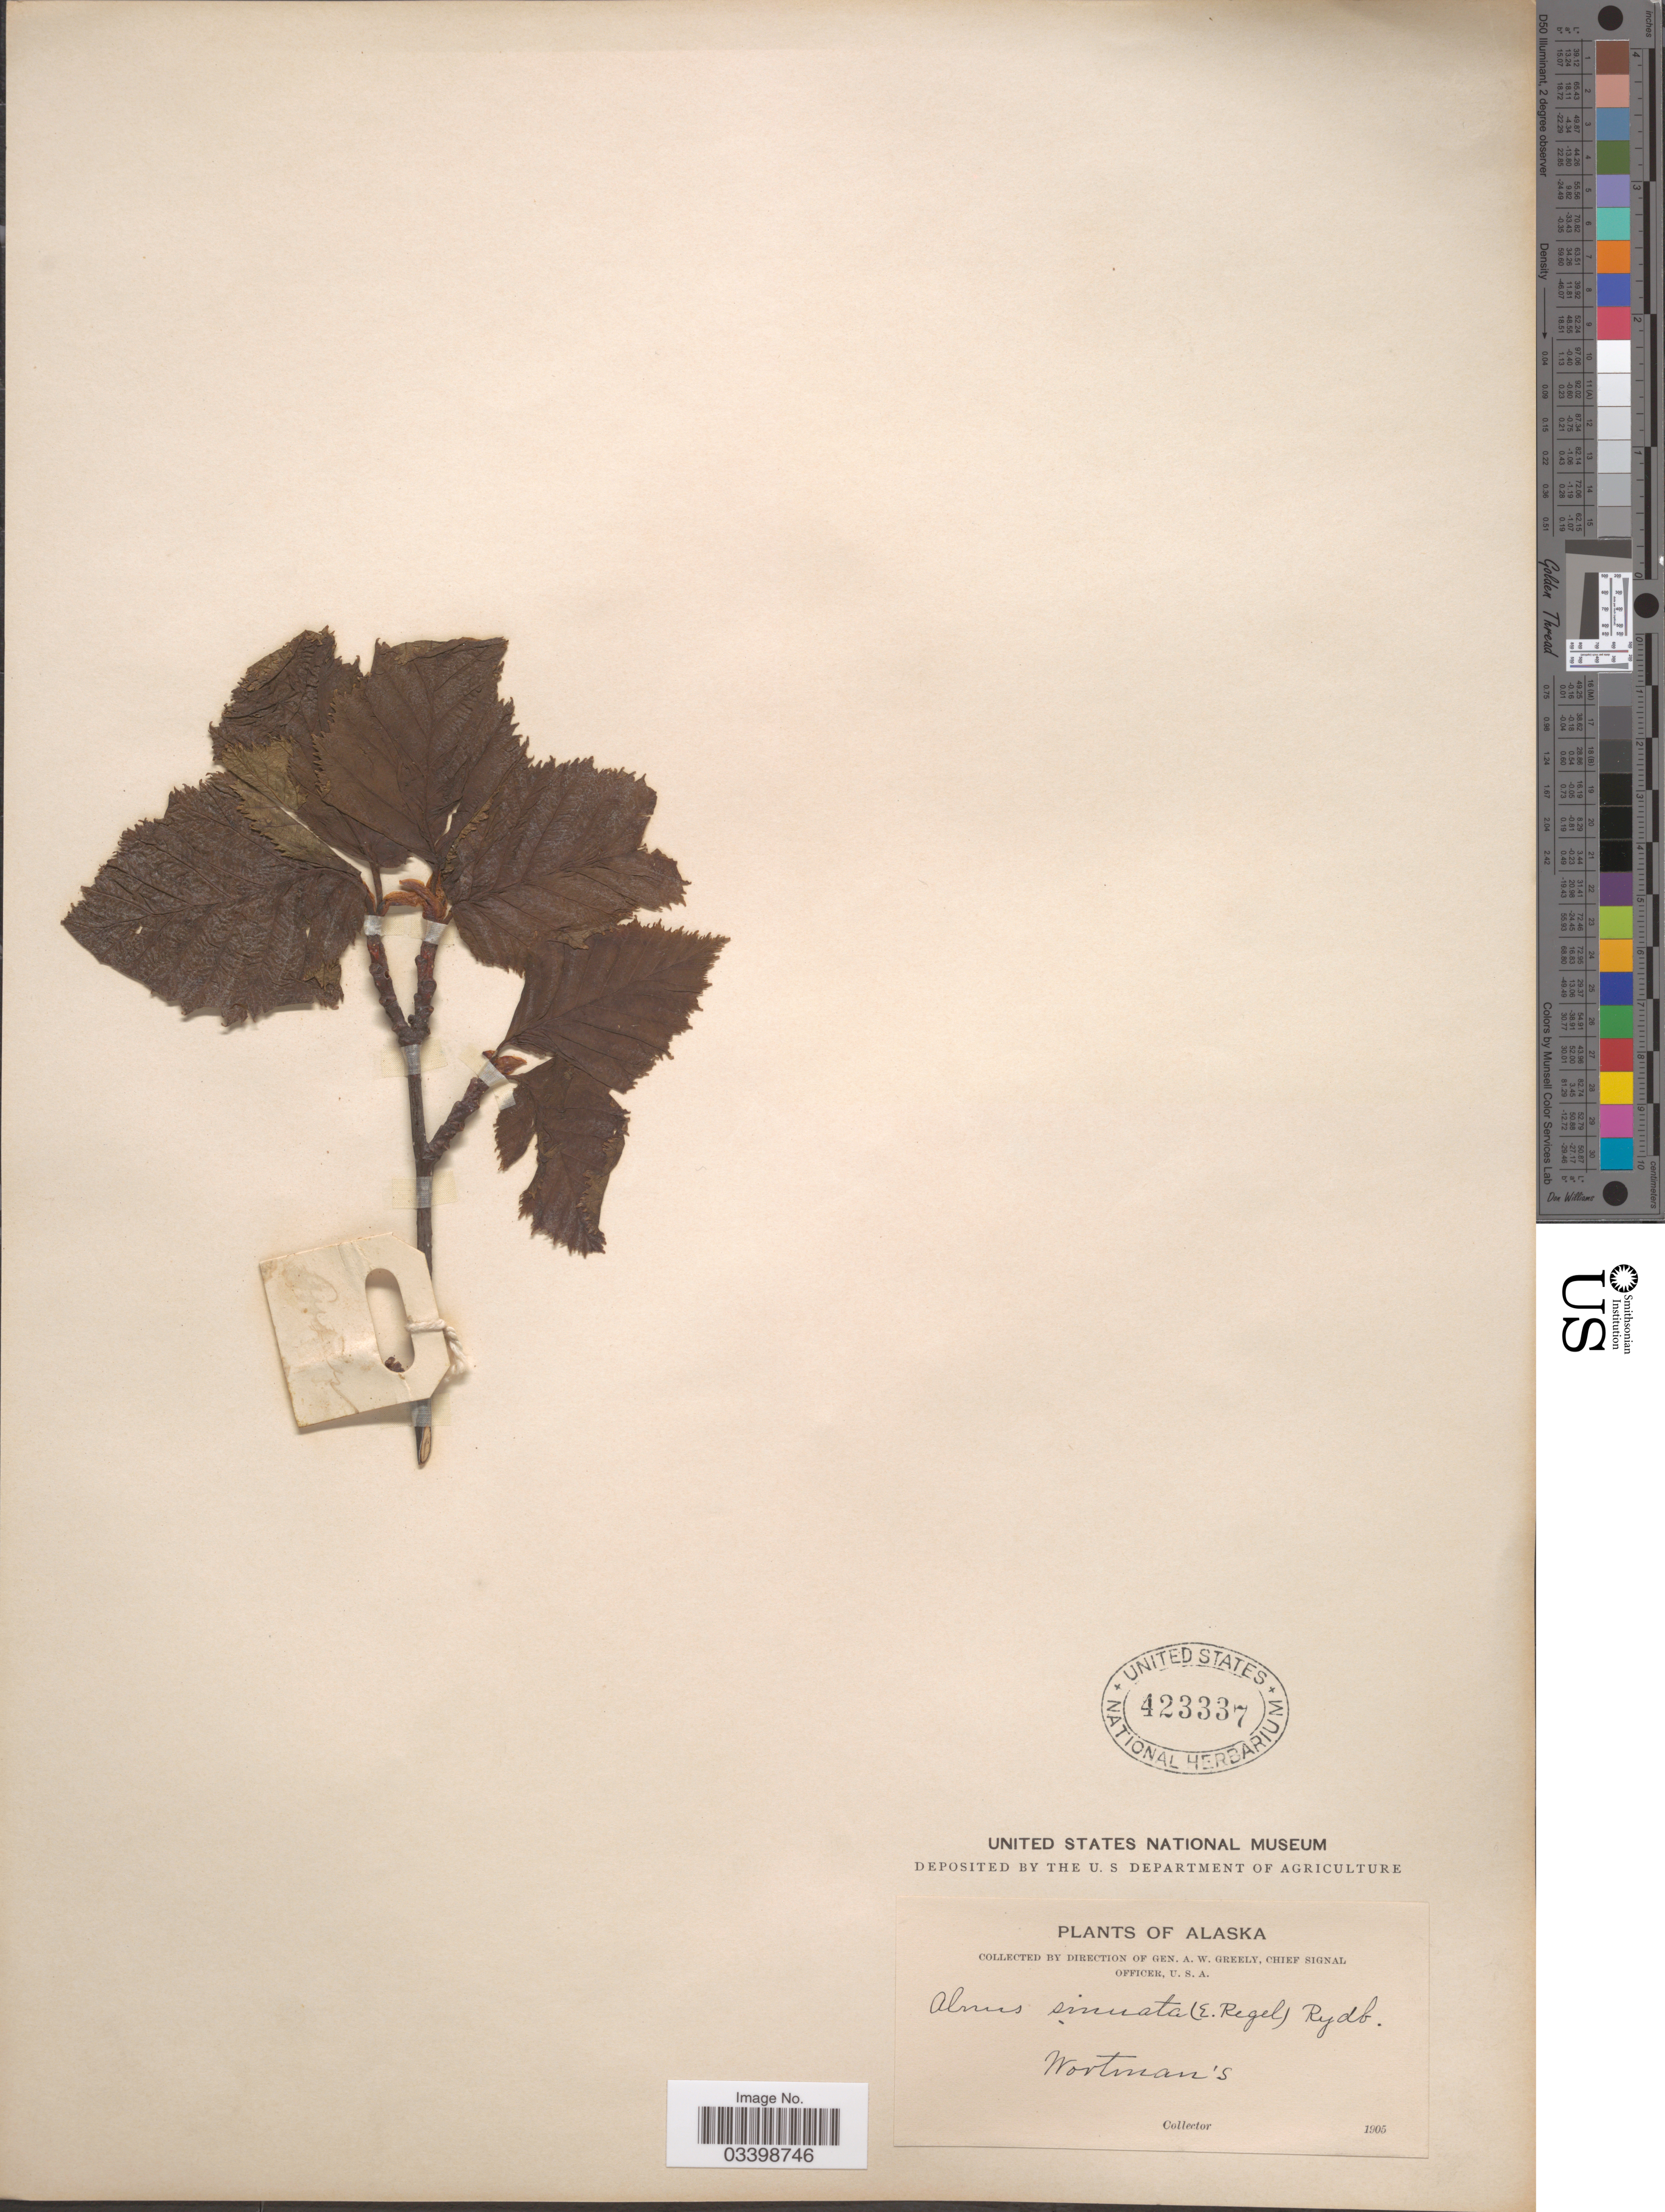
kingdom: Plantae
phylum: Tracheophyta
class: Magnoliopsida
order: Fagales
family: Betulaceae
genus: Alnus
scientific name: Alnus viridis subsp. sinuata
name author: Regel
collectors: A. Greely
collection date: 1905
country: United States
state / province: Alaska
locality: Wortman's.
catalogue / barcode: US 423337